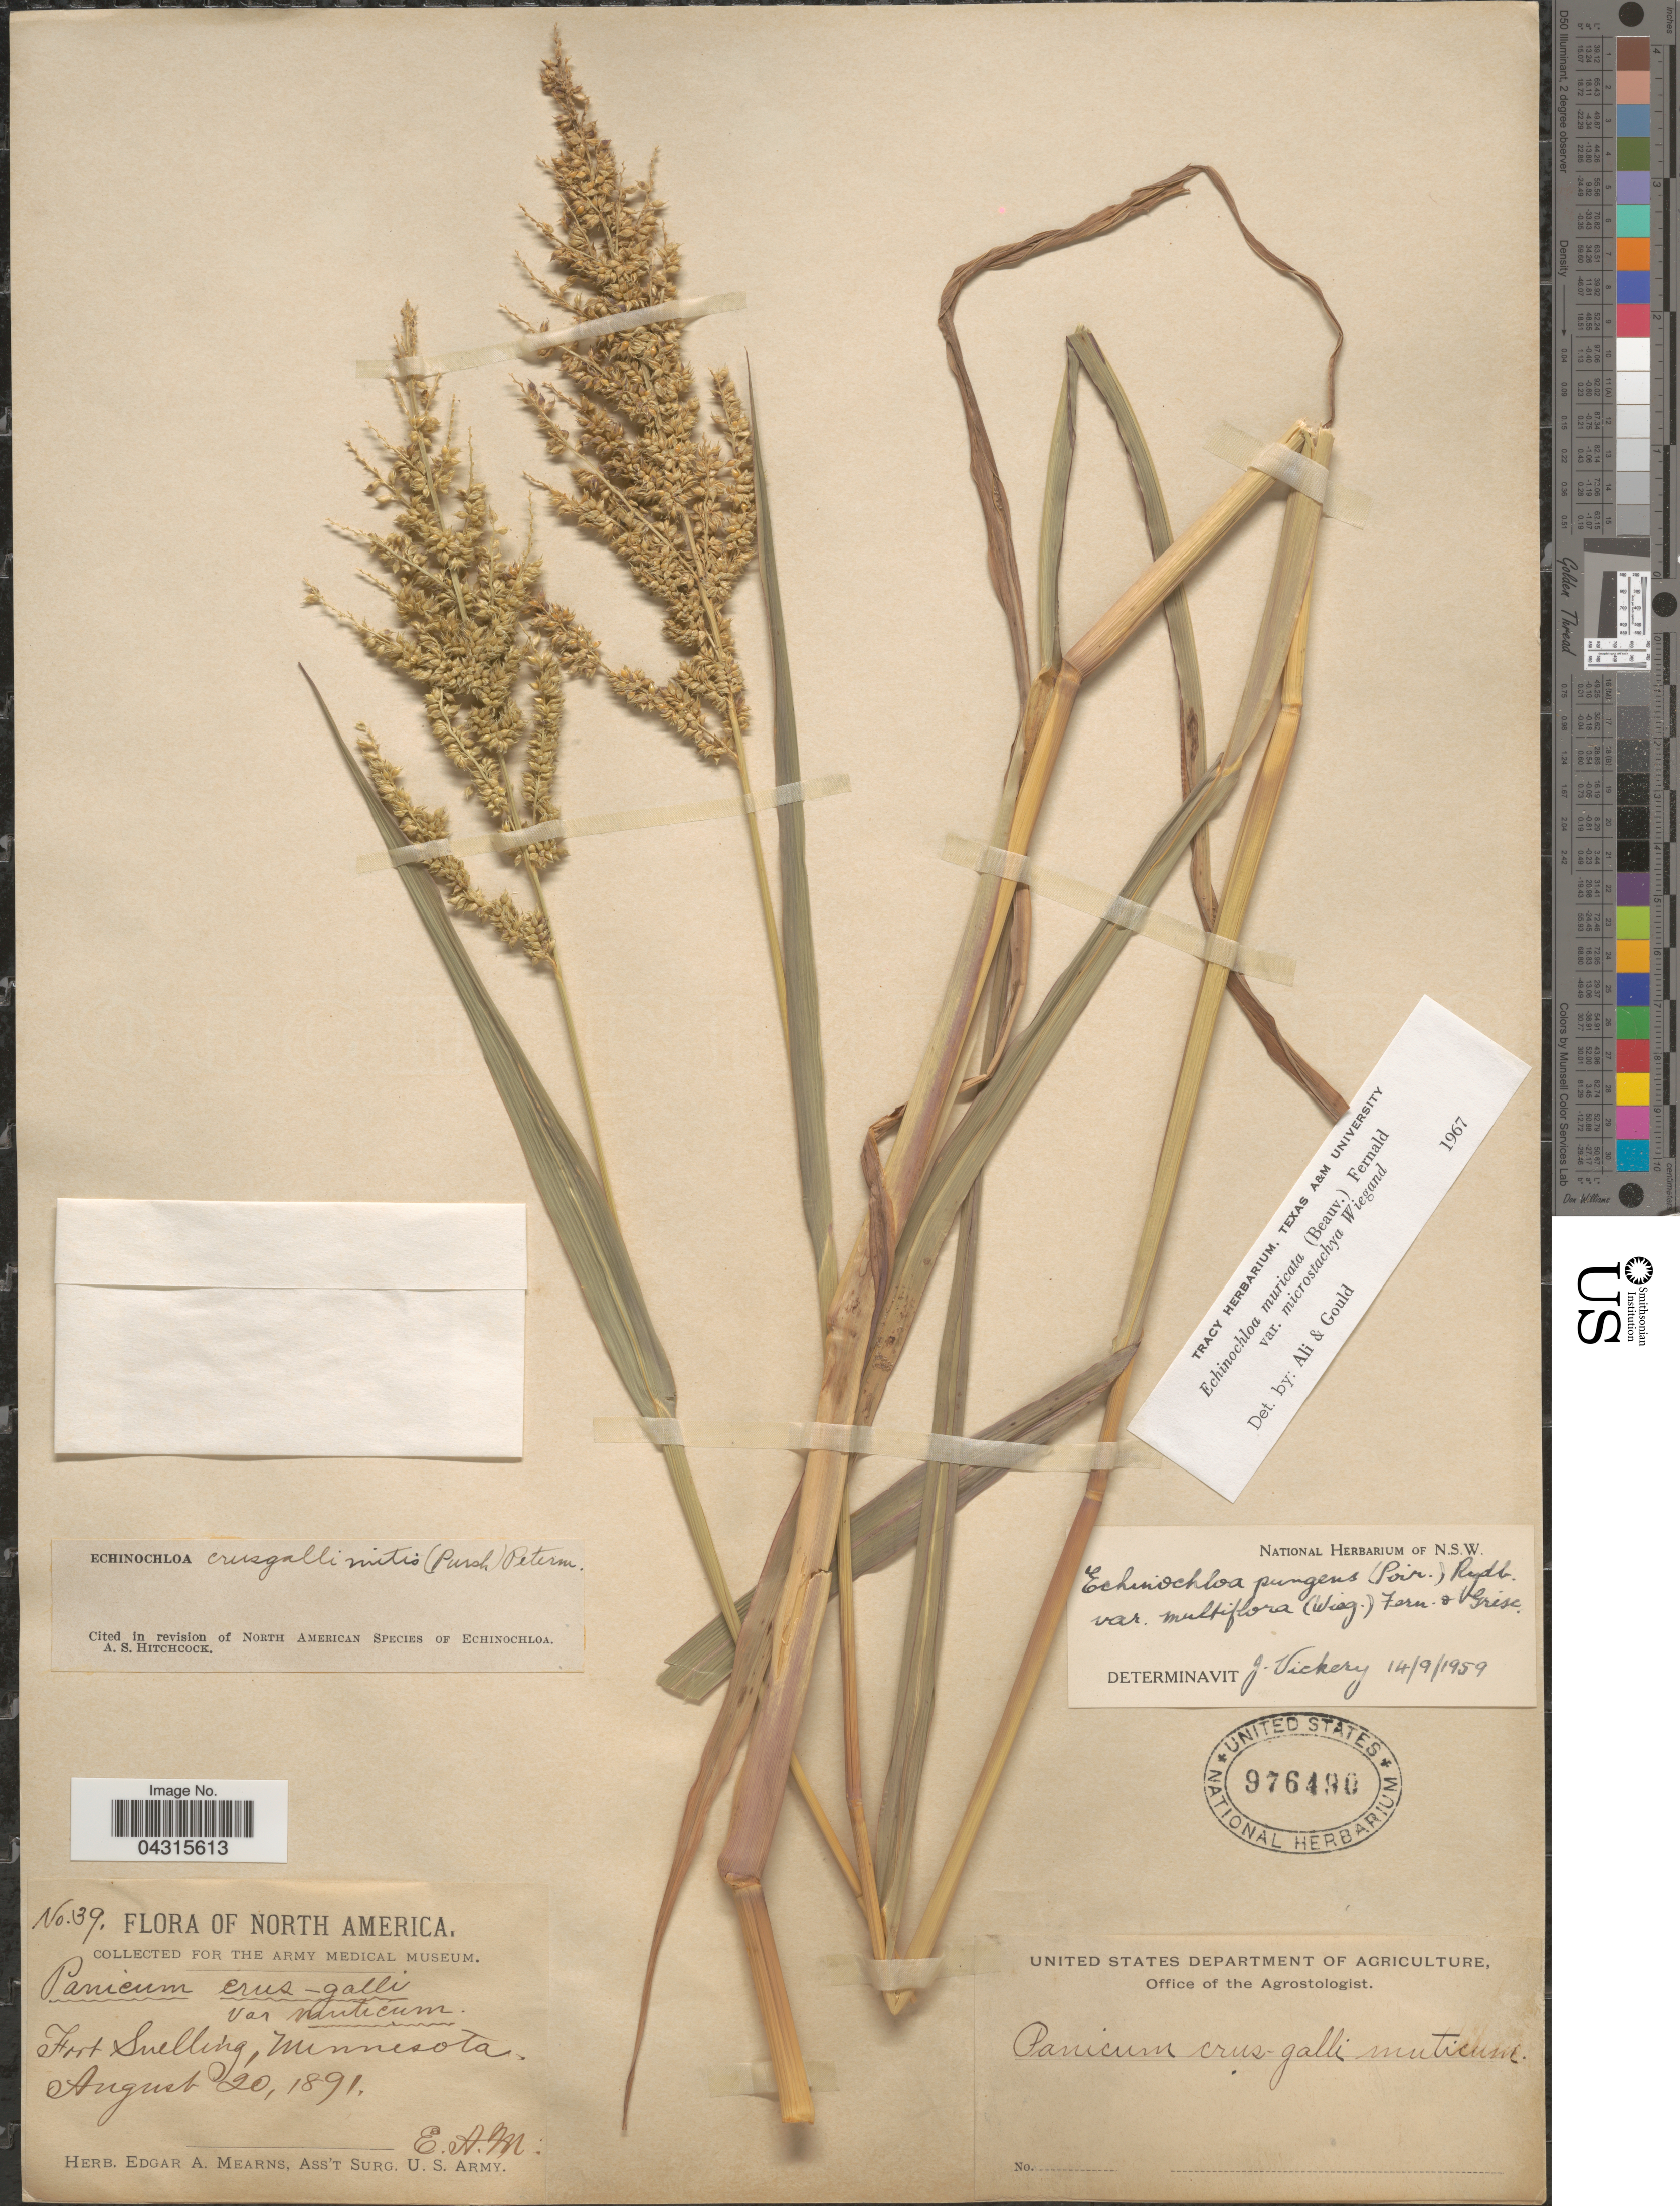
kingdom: Plantae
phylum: Tracheophyta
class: Liliopsida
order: Poales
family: Poaceae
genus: Echinochloa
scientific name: Echinochloa muricata var. microstachya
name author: Wiegand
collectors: E. A. Mearns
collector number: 39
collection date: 1891-08-20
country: United States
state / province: Minnesota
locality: Fort Snelling.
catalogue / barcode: US 976490